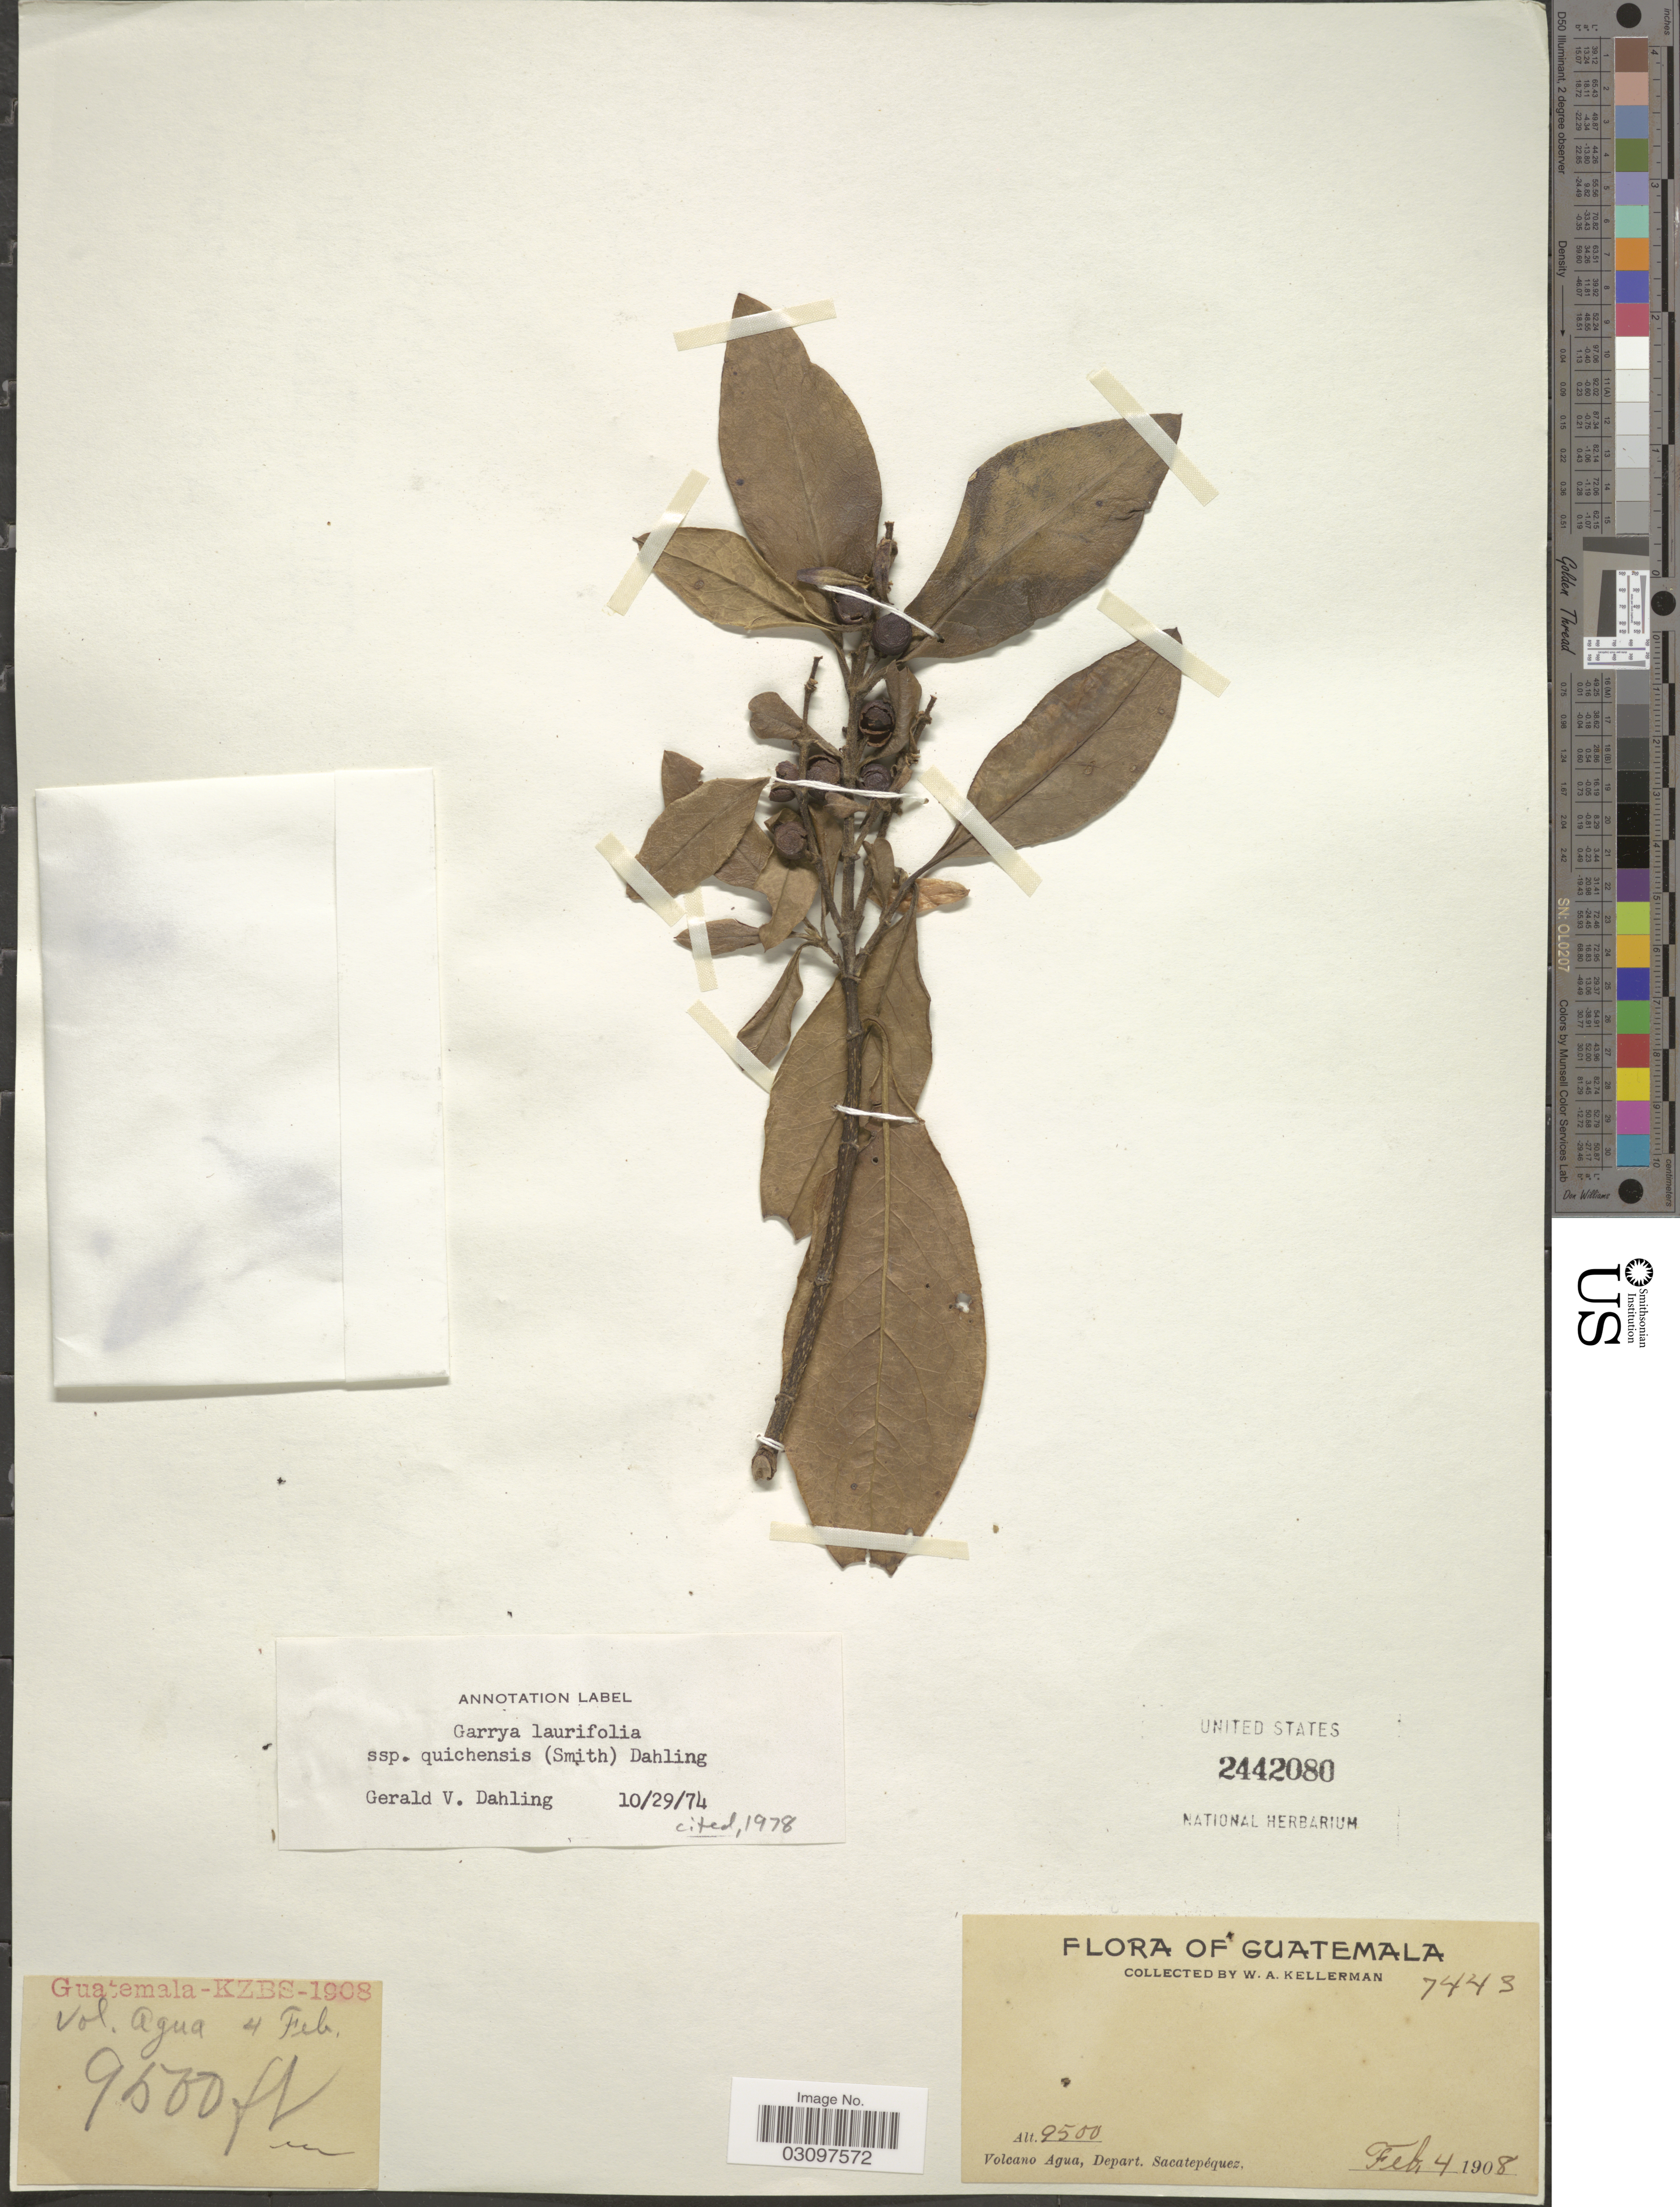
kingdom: Plantae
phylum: Tracheophyta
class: Magnoliopsida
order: Garryales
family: Garryaceae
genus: Garrya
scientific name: Garrya laurifolia subsp. quichensis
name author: (Donn. Sm.) Dahling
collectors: W. Kellerman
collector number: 7443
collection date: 1908-02-04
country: Guatemala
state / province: Sacatepéquez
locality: Volcano Agua, Depart. Sacatepéquez.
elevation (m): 2896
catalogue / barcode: US 2442080